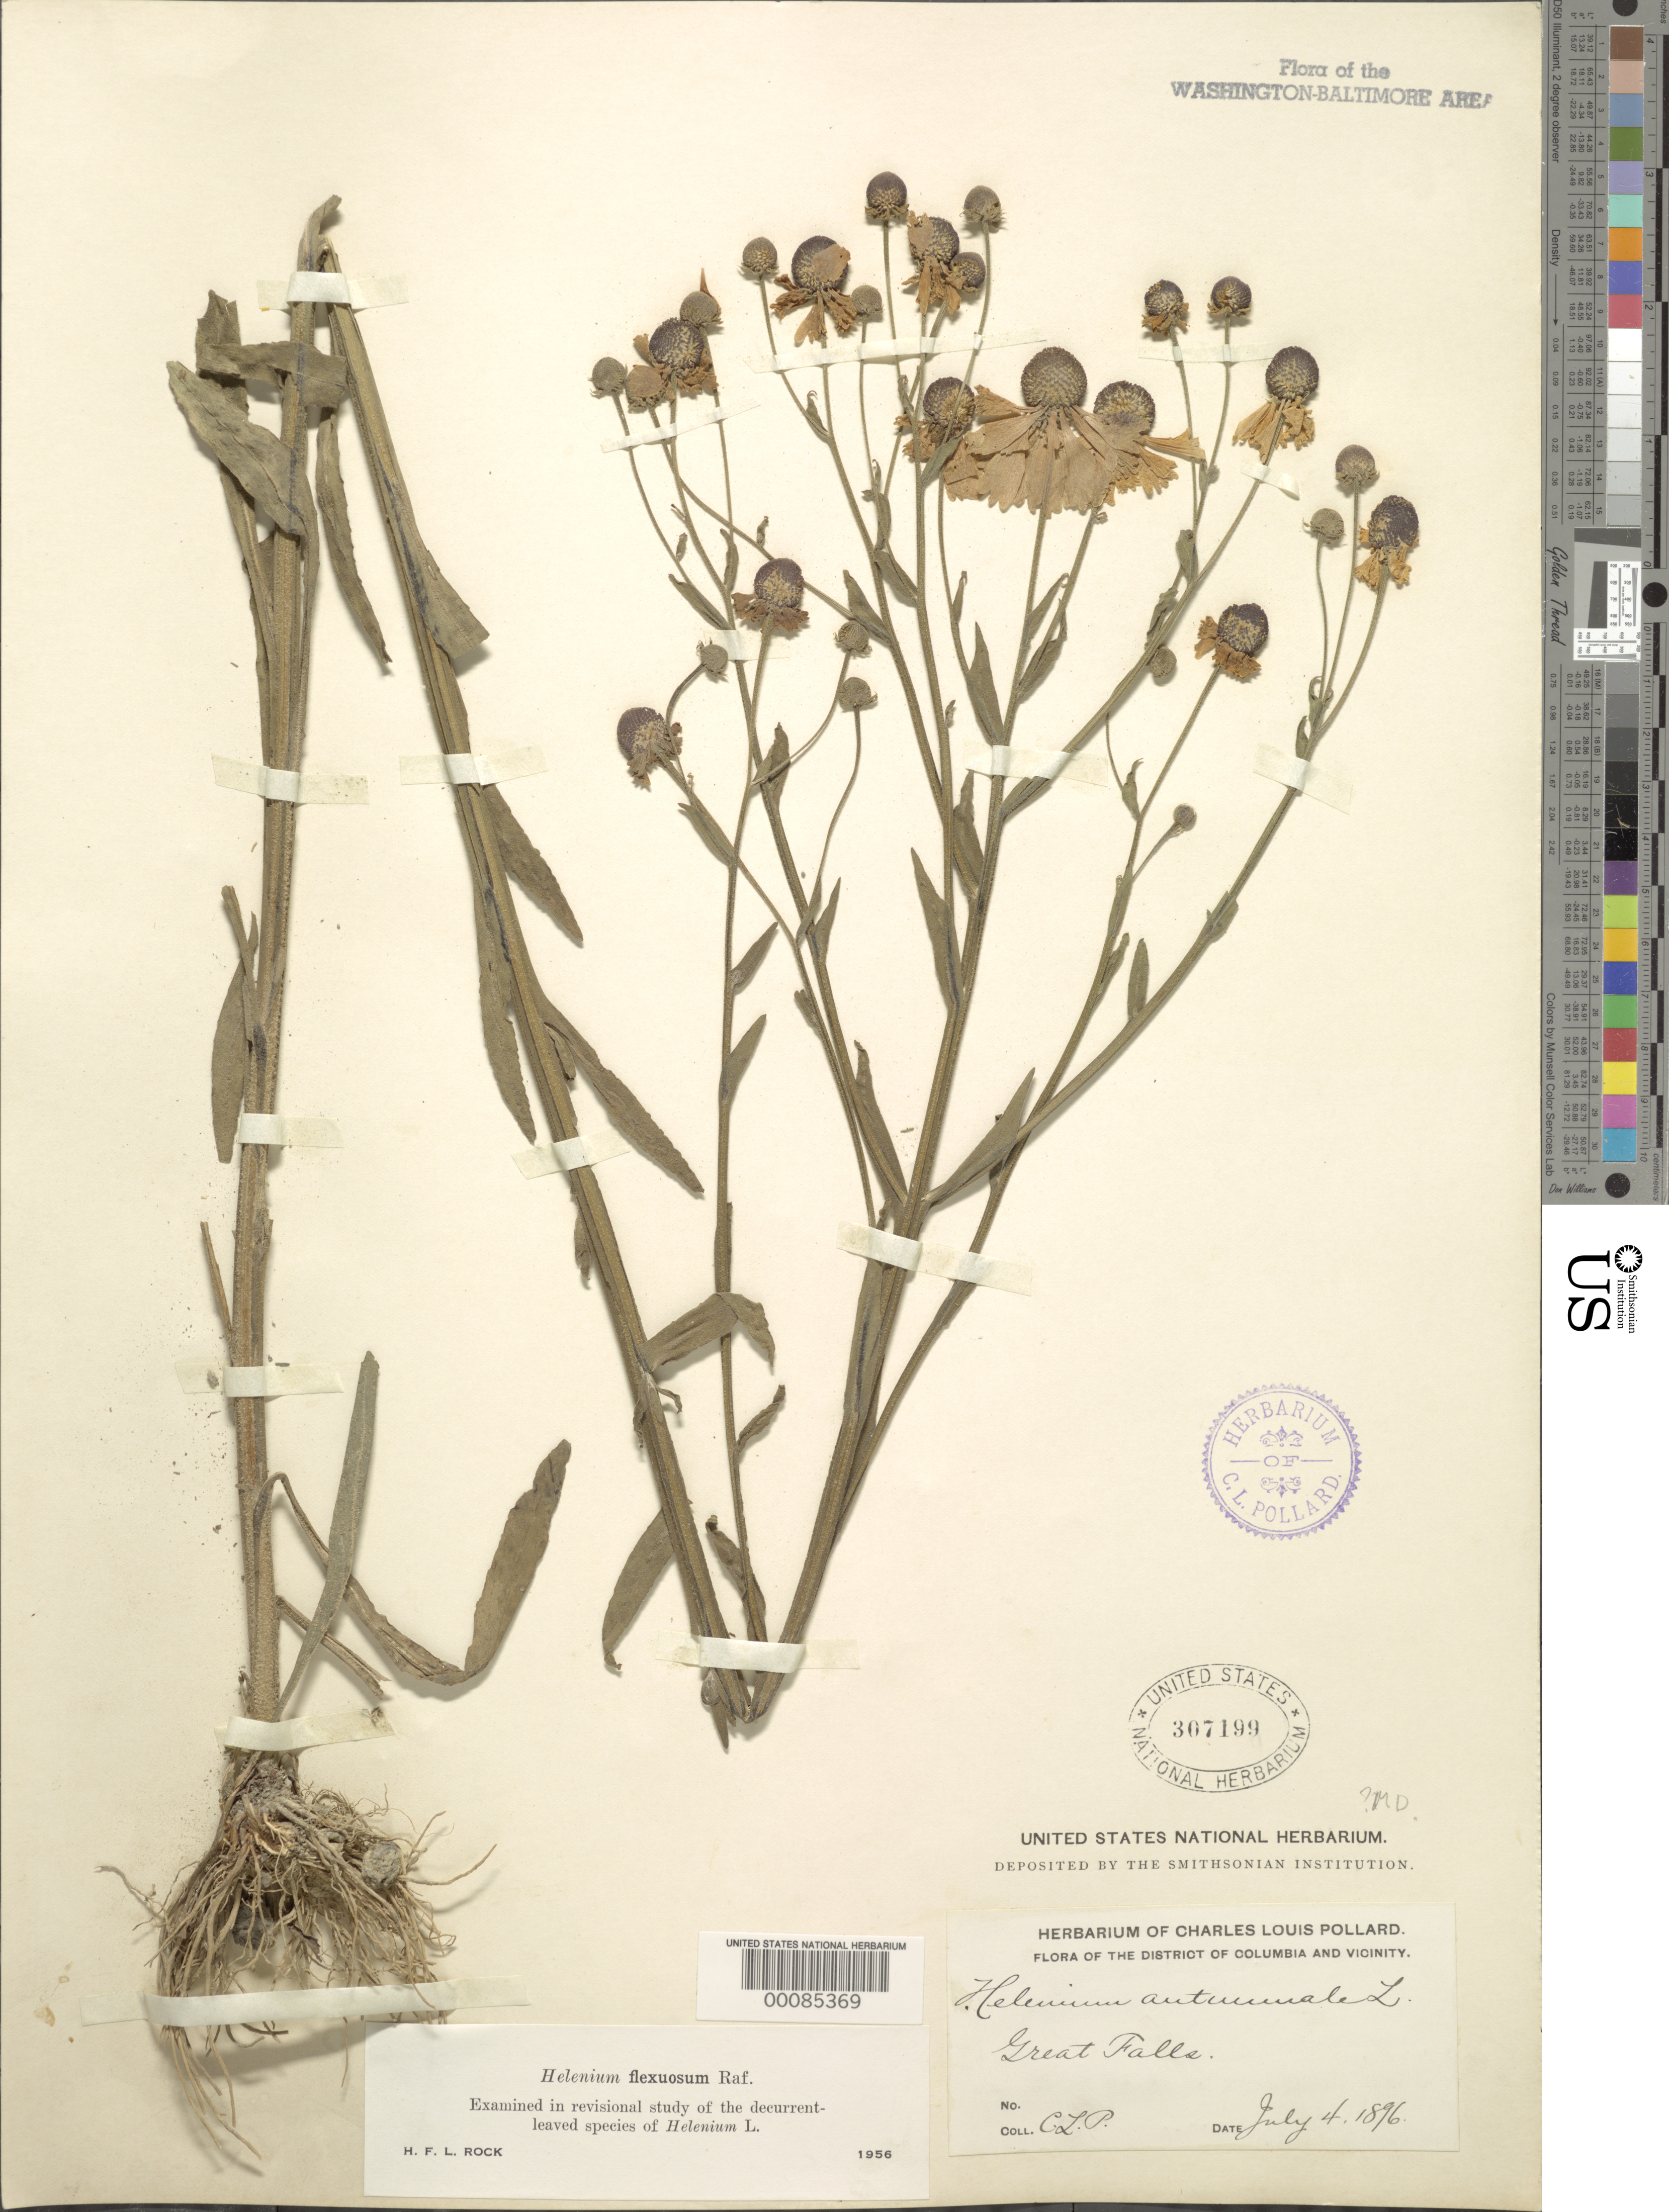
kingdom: Plantae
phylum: Tracheophyta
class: Magnoliopsida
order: Asterales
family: Asteraceae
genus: Helenium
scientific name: Helenium flexuosum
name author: Raf.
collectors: C. L. Pollard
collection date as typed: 04 Jul 1896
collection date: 1896-07-04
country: United States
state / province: Maryland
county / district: Montgomery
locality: Great Falls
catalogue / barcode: US 307199